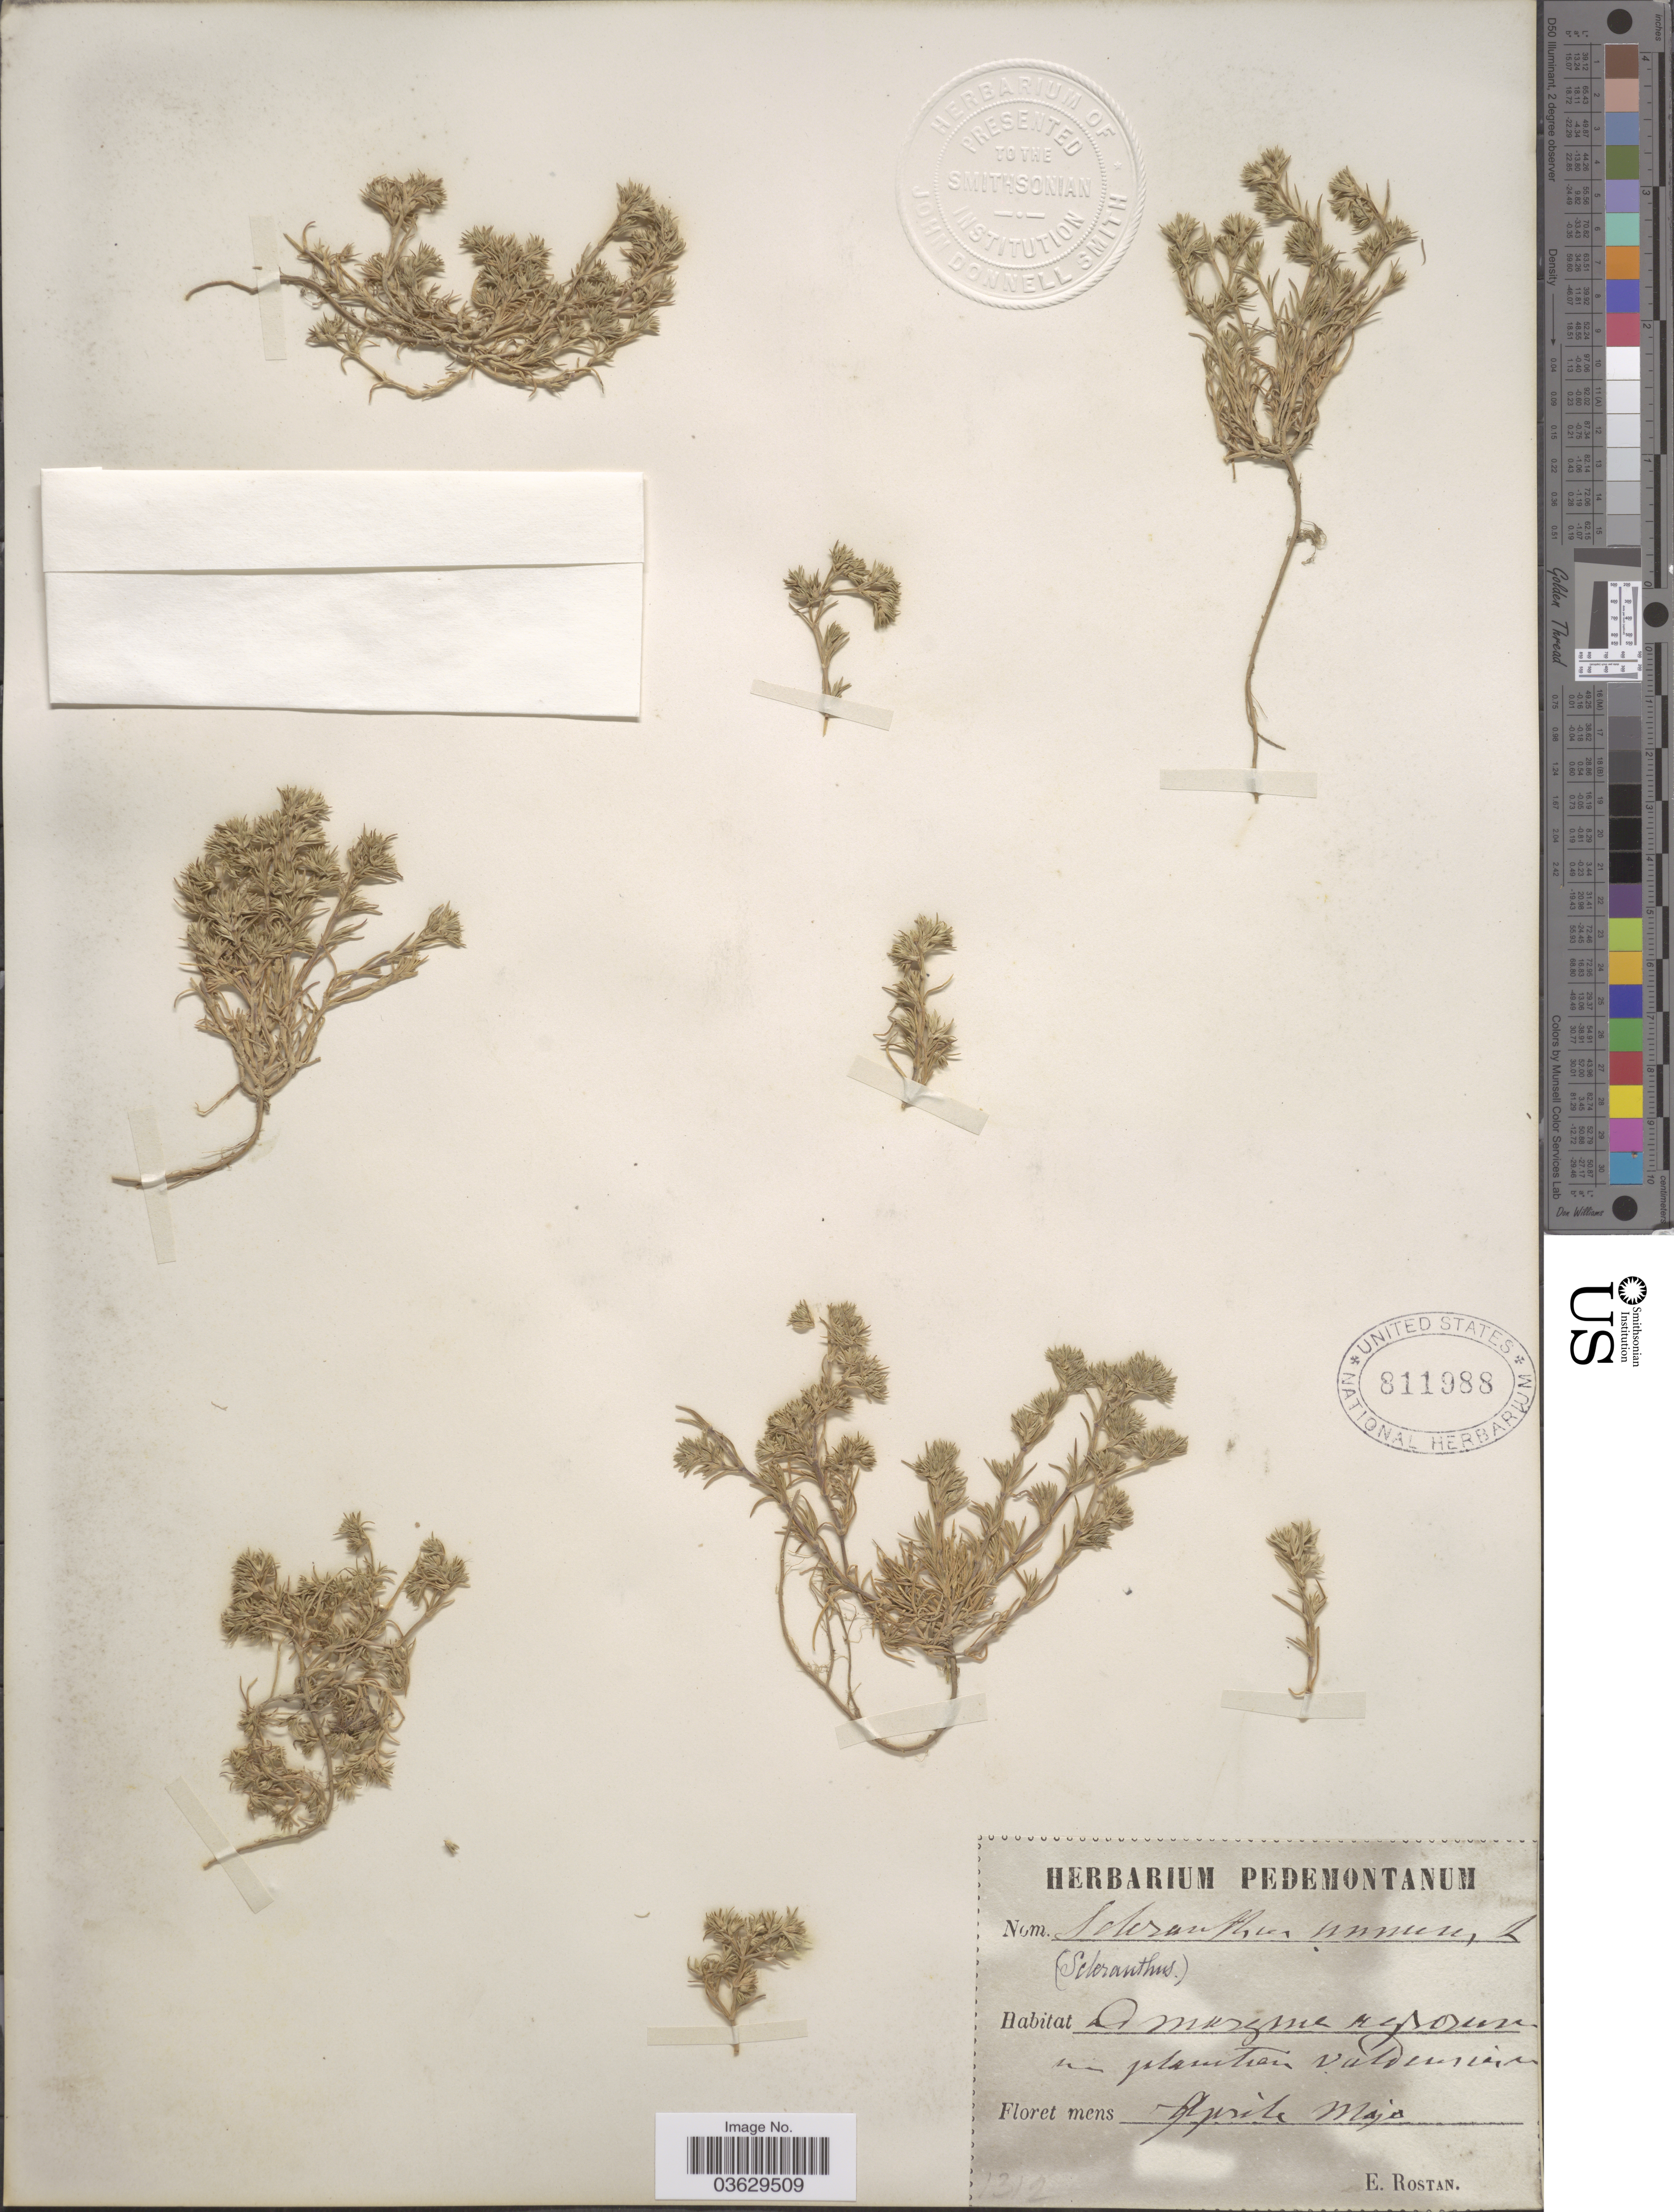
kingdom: Plantae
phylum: Tracheophyta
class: Magnoliopsida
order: Caryophyllales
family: Caryophyllaceae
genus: Scleranthus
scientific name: Scleranthus annuus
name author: L.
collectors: E. Rostan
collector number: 1312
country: Italy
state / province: Piedmont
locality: Ad margine reporune plateau valdensiaca. [interpreted]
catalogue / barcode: US 811988